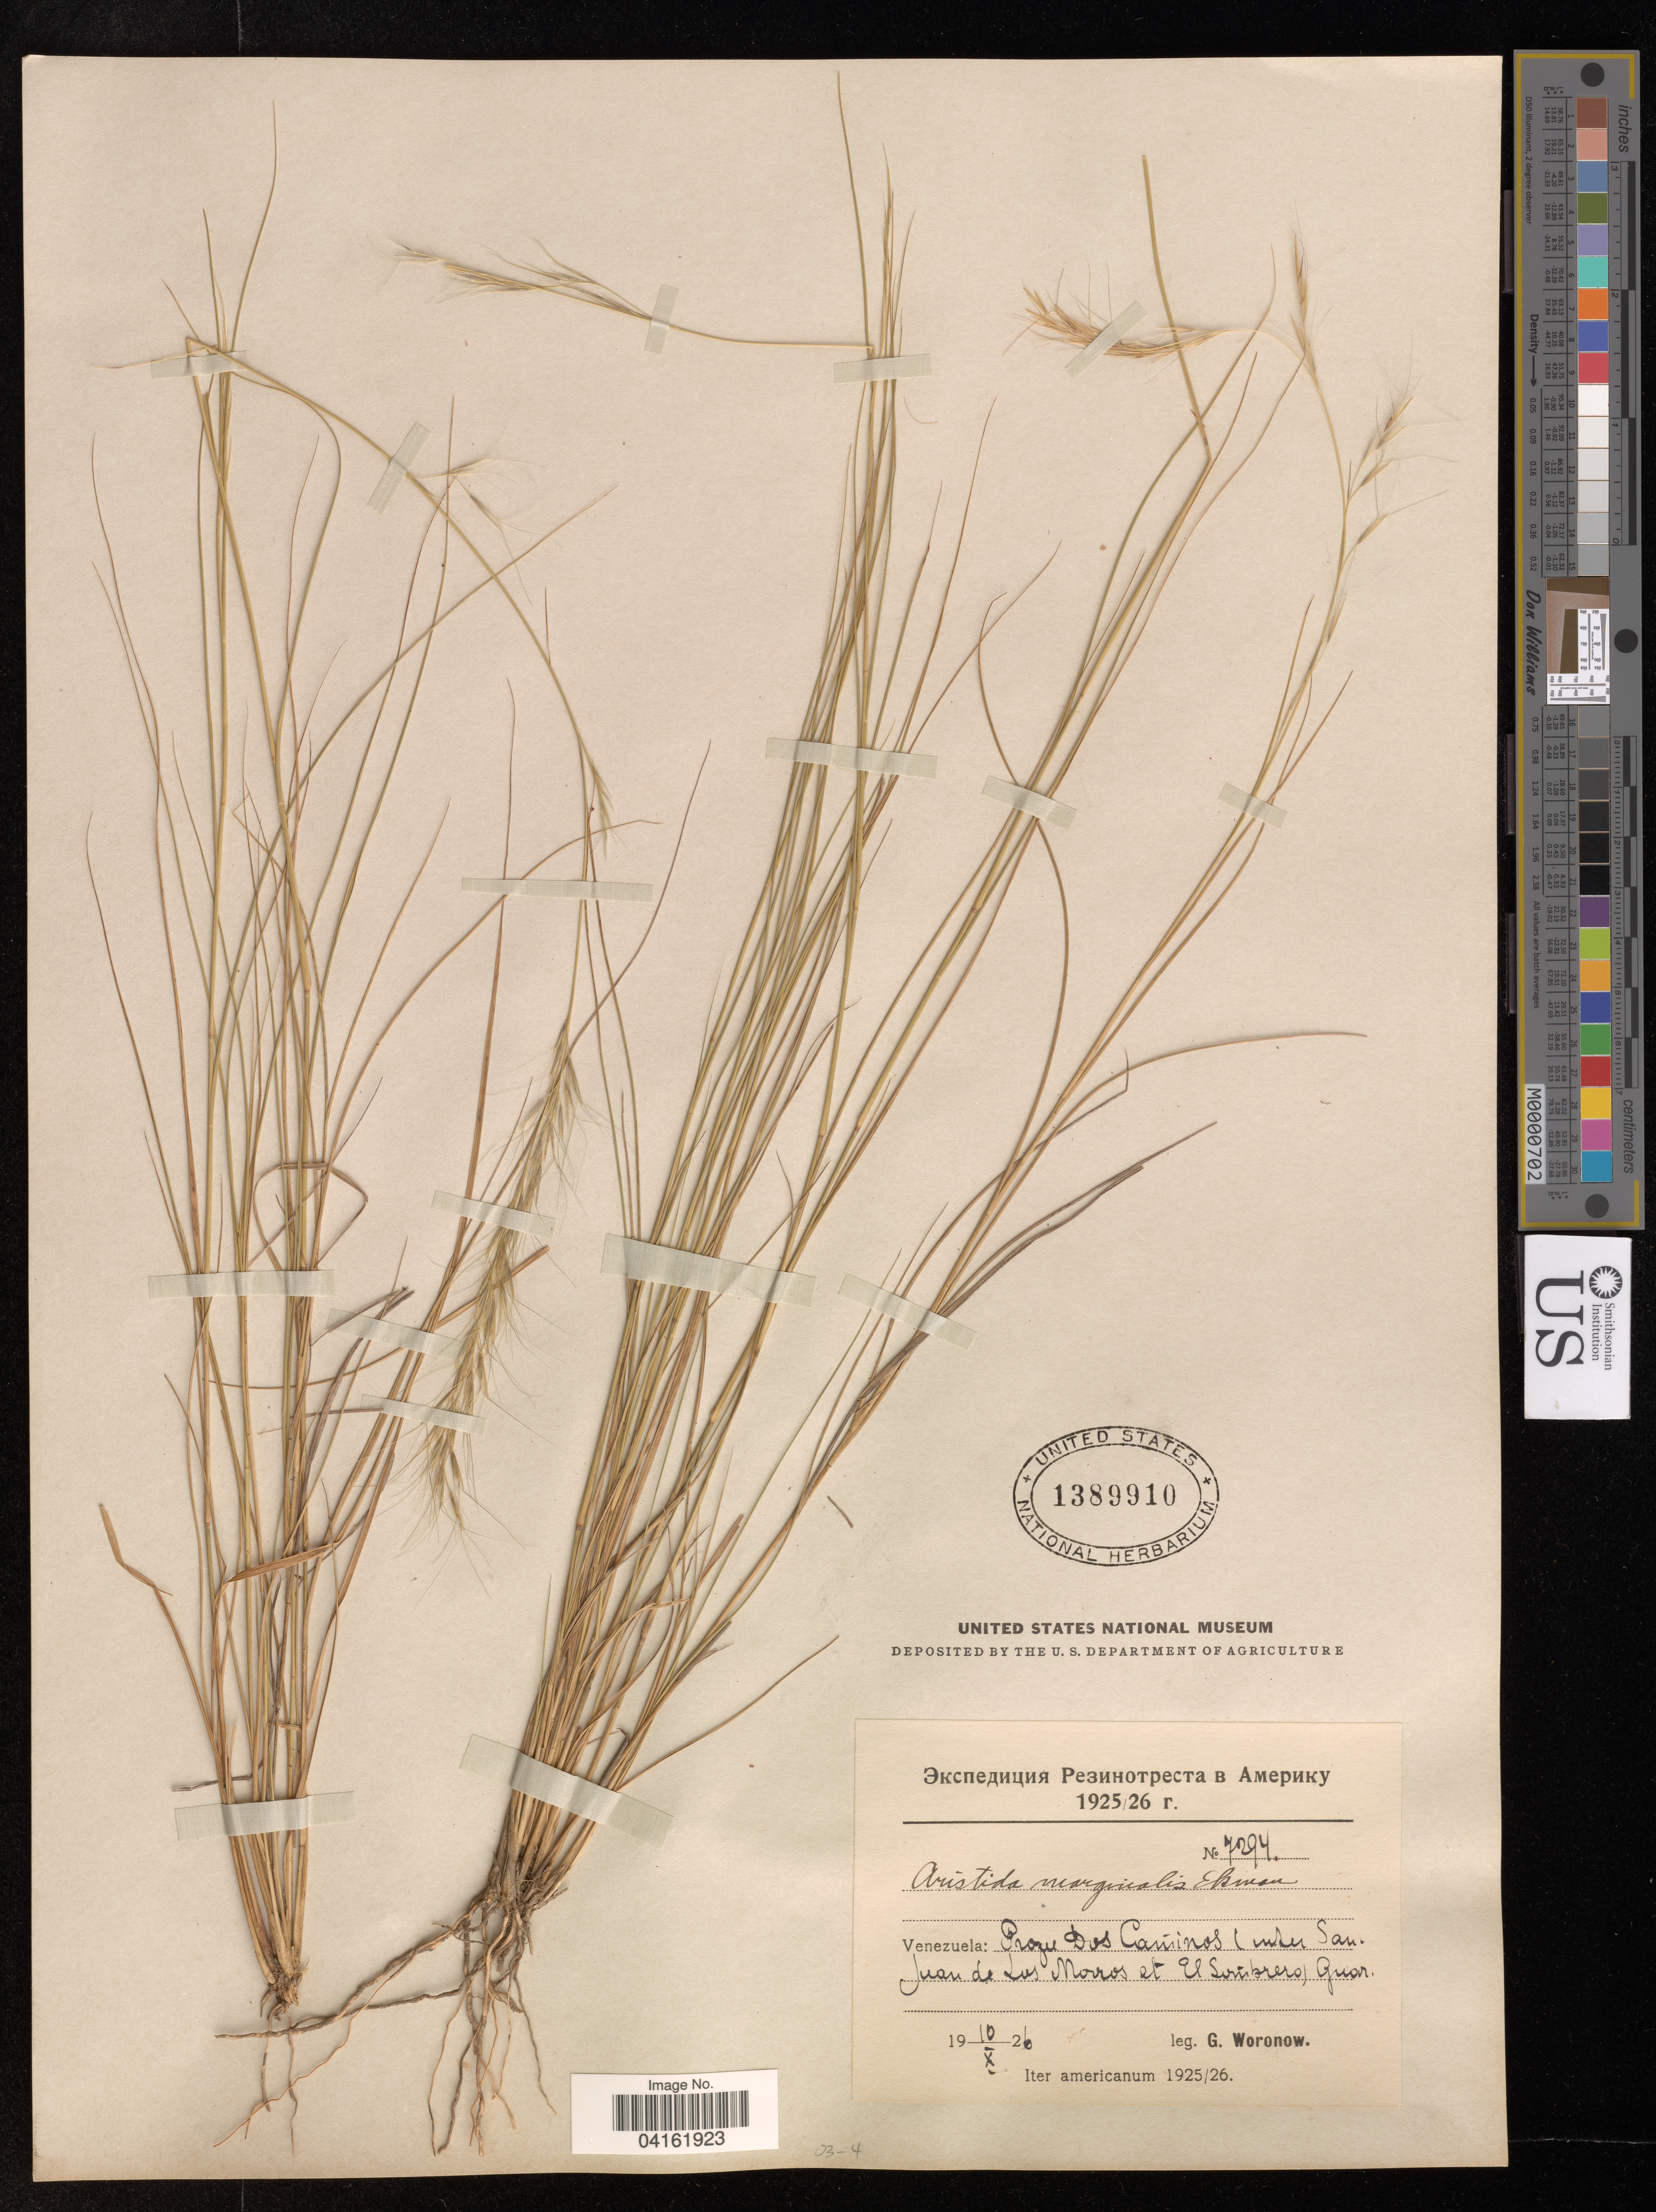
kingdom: Plantae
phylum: Tracheophyta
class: Liliopsida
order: Poales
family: Poaceae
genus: Aristida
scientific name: Aristida marginalis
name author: Ekman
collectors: G. Woronow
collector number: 7294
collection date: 1926-10-10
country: Venezuela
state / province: Guarico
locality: Prope* Dos Caminos (inter San Juan de Los Morros et El Sombrero*).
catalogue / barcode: US 1389910